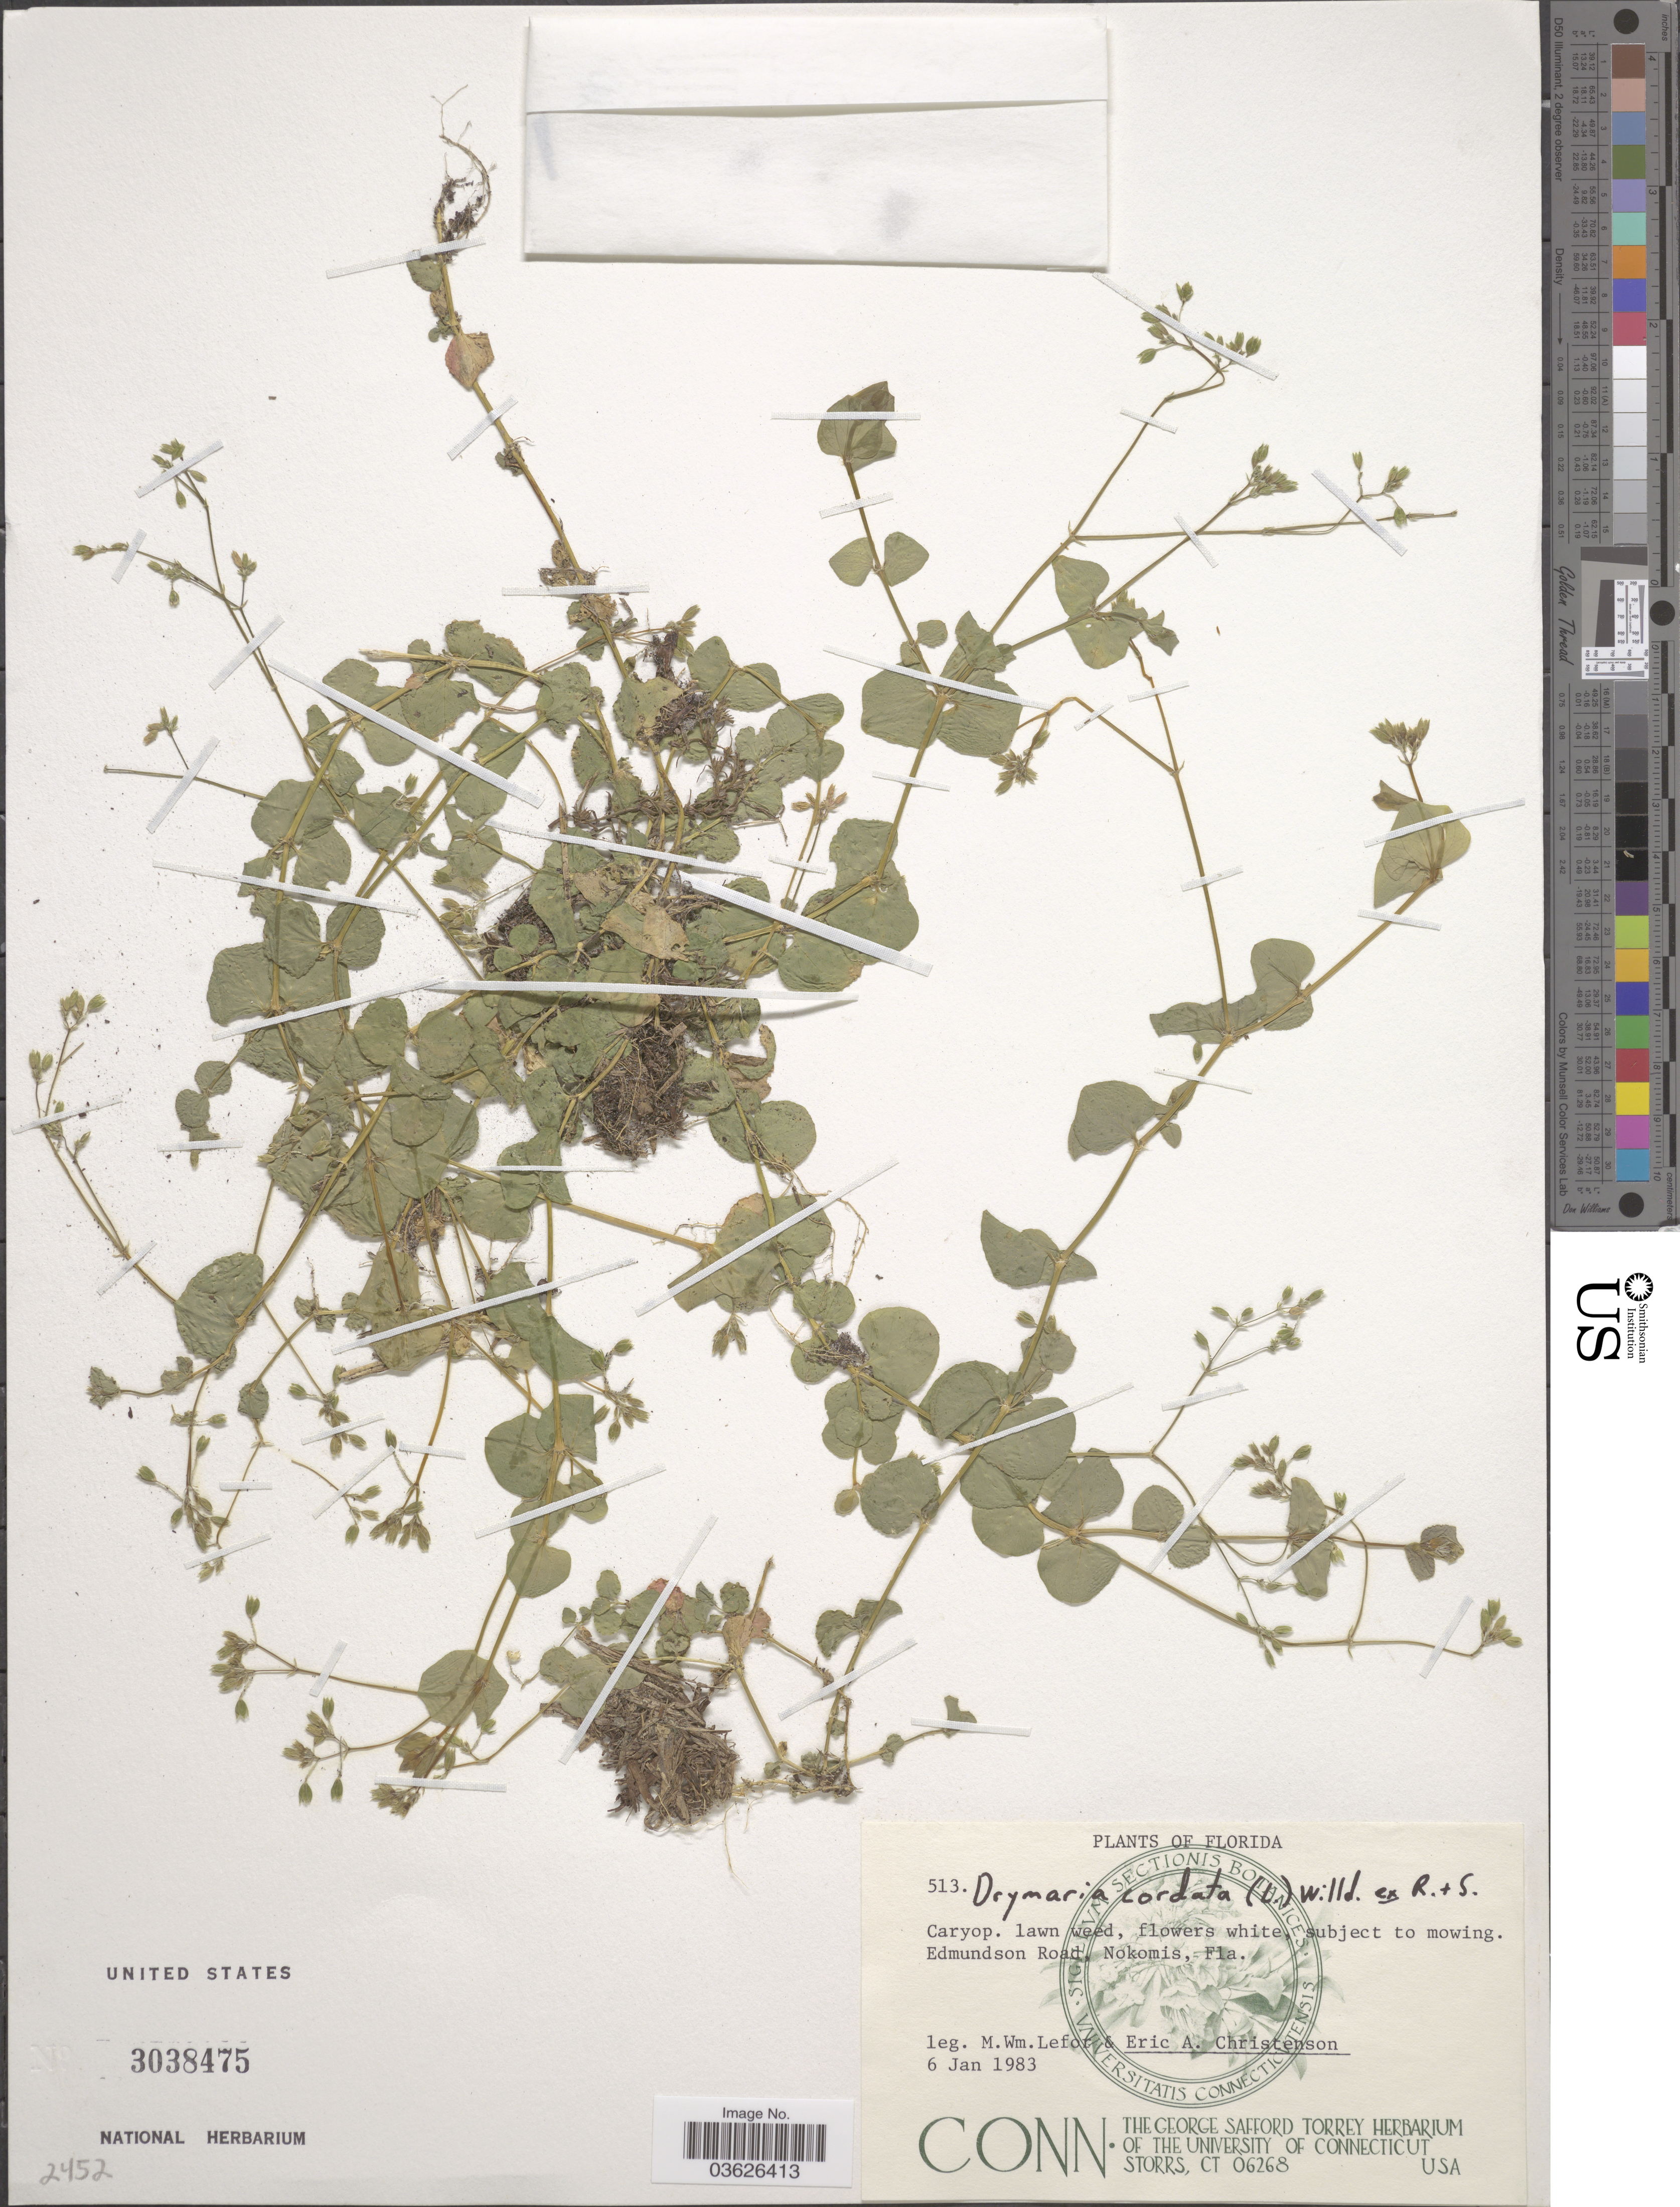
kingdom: Plantae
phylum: Tracheophyta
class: Magnoliopsida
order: Caryophyllales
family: Caryophyllaceae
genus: Drymaria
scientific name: Drymaria cordata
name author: (L.) Willd. ex Schult.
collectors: M. W. Lefor & E. A. Christenson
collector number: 513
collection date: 1983-01-06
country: United States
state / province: Florida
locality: Edmundson Road, Nokomis.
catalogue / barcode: US 3038475